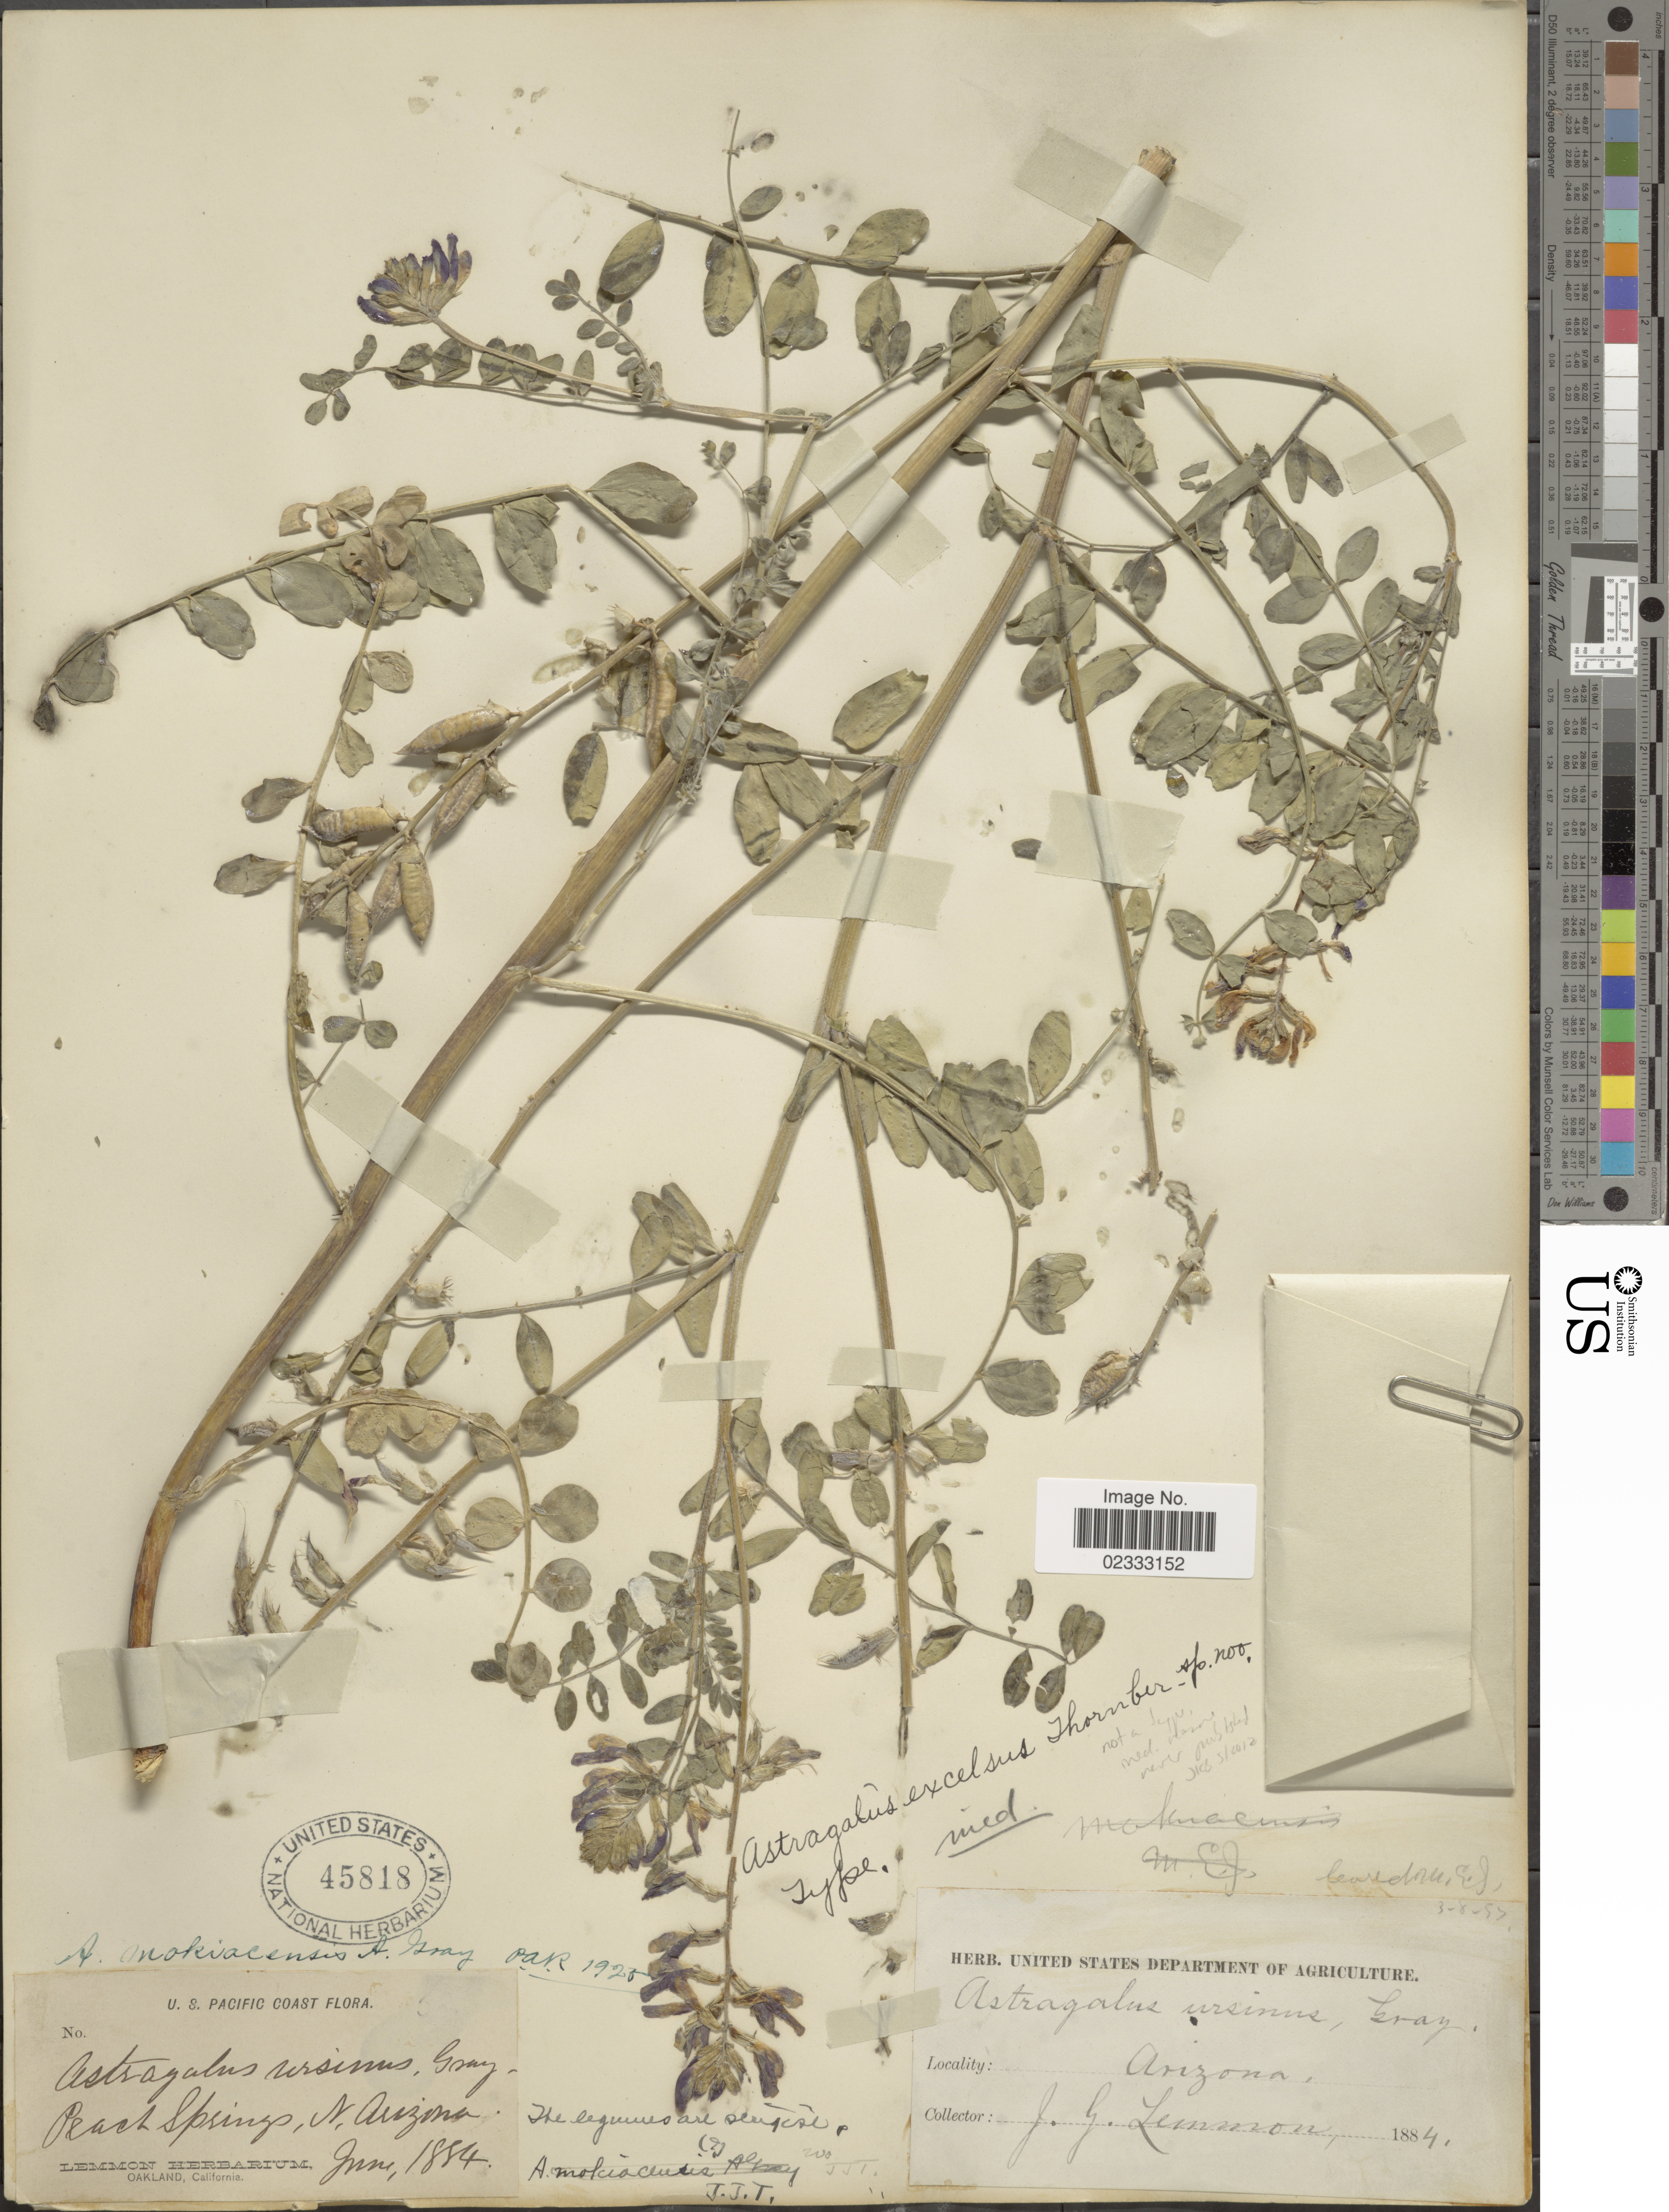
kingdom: Plantae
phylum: Tracheophyta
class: Magnoliopsida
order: Fabales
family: Fabaceae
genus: Astragalus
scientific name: Astragalus mokiacensis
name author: A. Gray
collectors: J. Lemmon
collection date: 1884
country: United States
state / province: Arizona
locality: Peach Springs, N. Arizona.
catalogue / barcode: US 45818